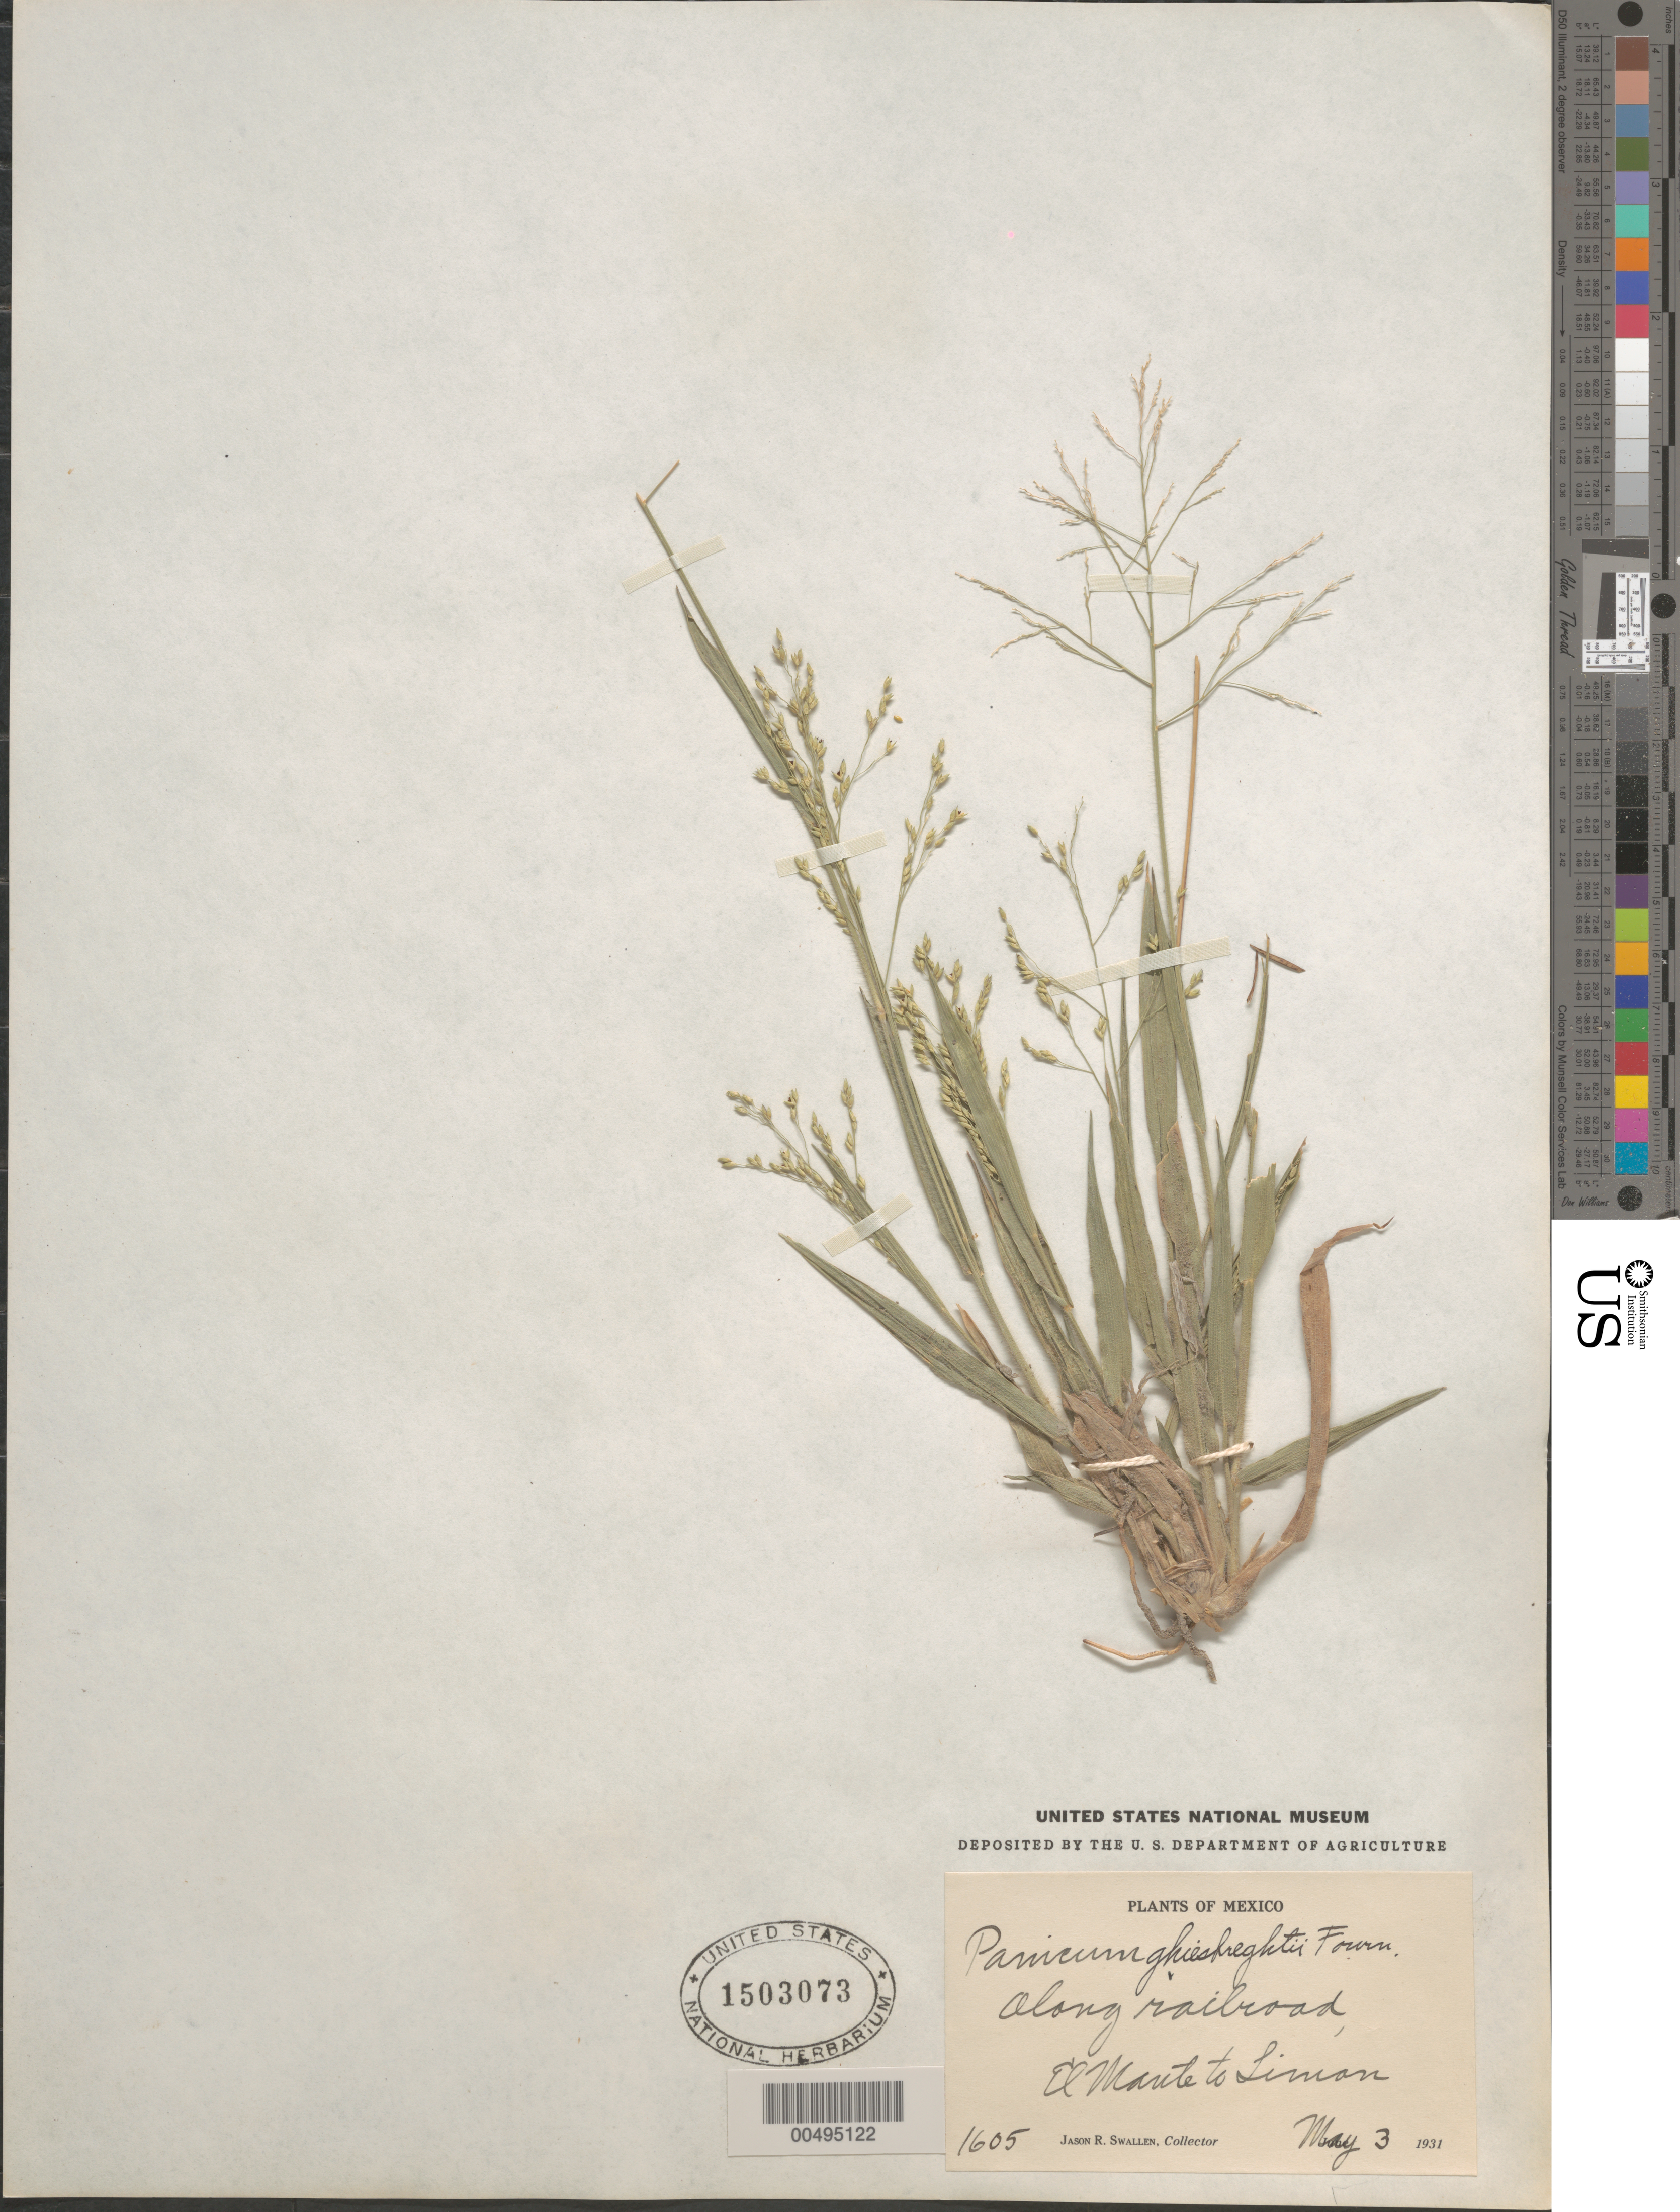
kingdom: Plantae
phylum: Tracheophyta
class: Liliopsida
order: Poales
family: Poaceae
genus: Panicum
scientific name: Panicum ghiesbreghtii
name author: E. Fourn.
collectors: J. R. Swallen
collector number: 1605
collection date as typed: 3 May 1931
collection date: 1931-05-03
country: Mexico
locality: El Monte to Limon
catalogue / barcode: US 1503073